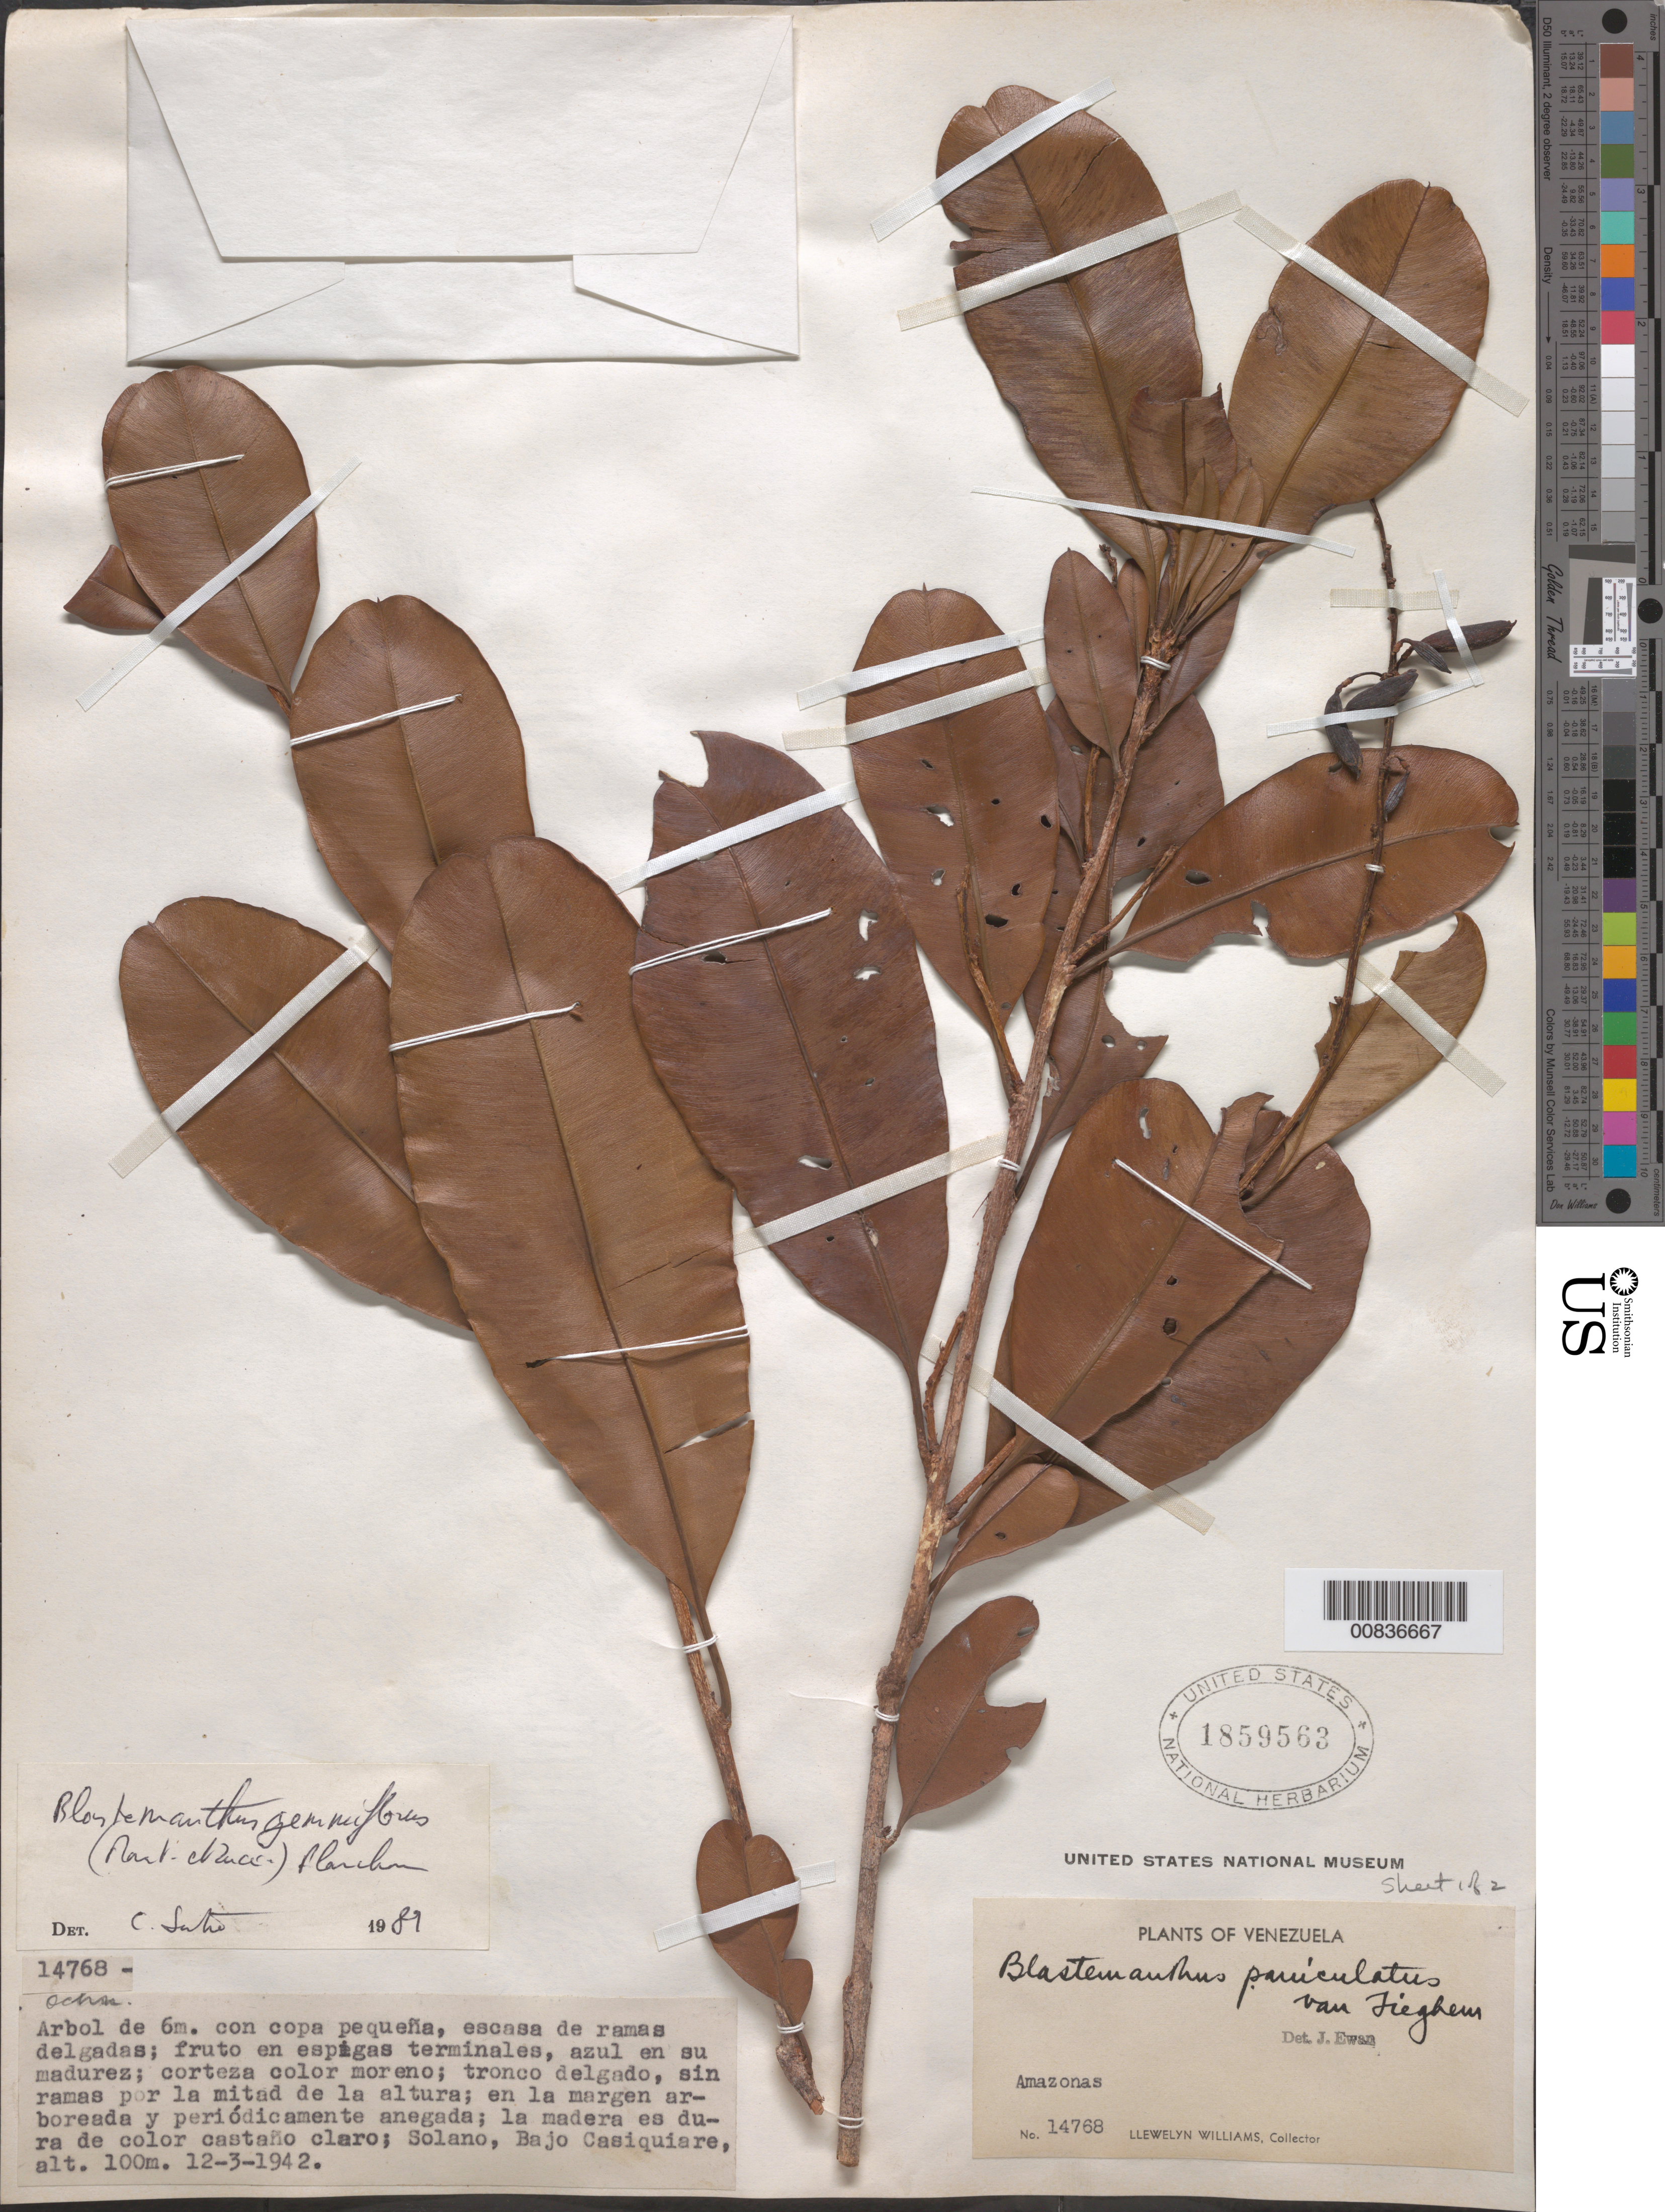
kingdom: Plantae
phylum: Tracheophyta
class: Magnoliopsida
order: Malpighiales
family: Ochnaceae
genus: Blastemanthus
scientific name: Blastemanthus gemmiflorus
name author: (Mart.) Planch.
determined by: Sastre, C. H. L.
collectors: Ll. Williams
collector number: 14768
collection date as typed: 12-Mar-42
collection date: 1942-03-12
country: Venezuela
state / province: Amazonas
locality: Solano, Bajo Río Casiquiare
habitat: Margen arboreada y periodicamente anegada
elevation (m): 100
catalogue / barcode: US 1859563